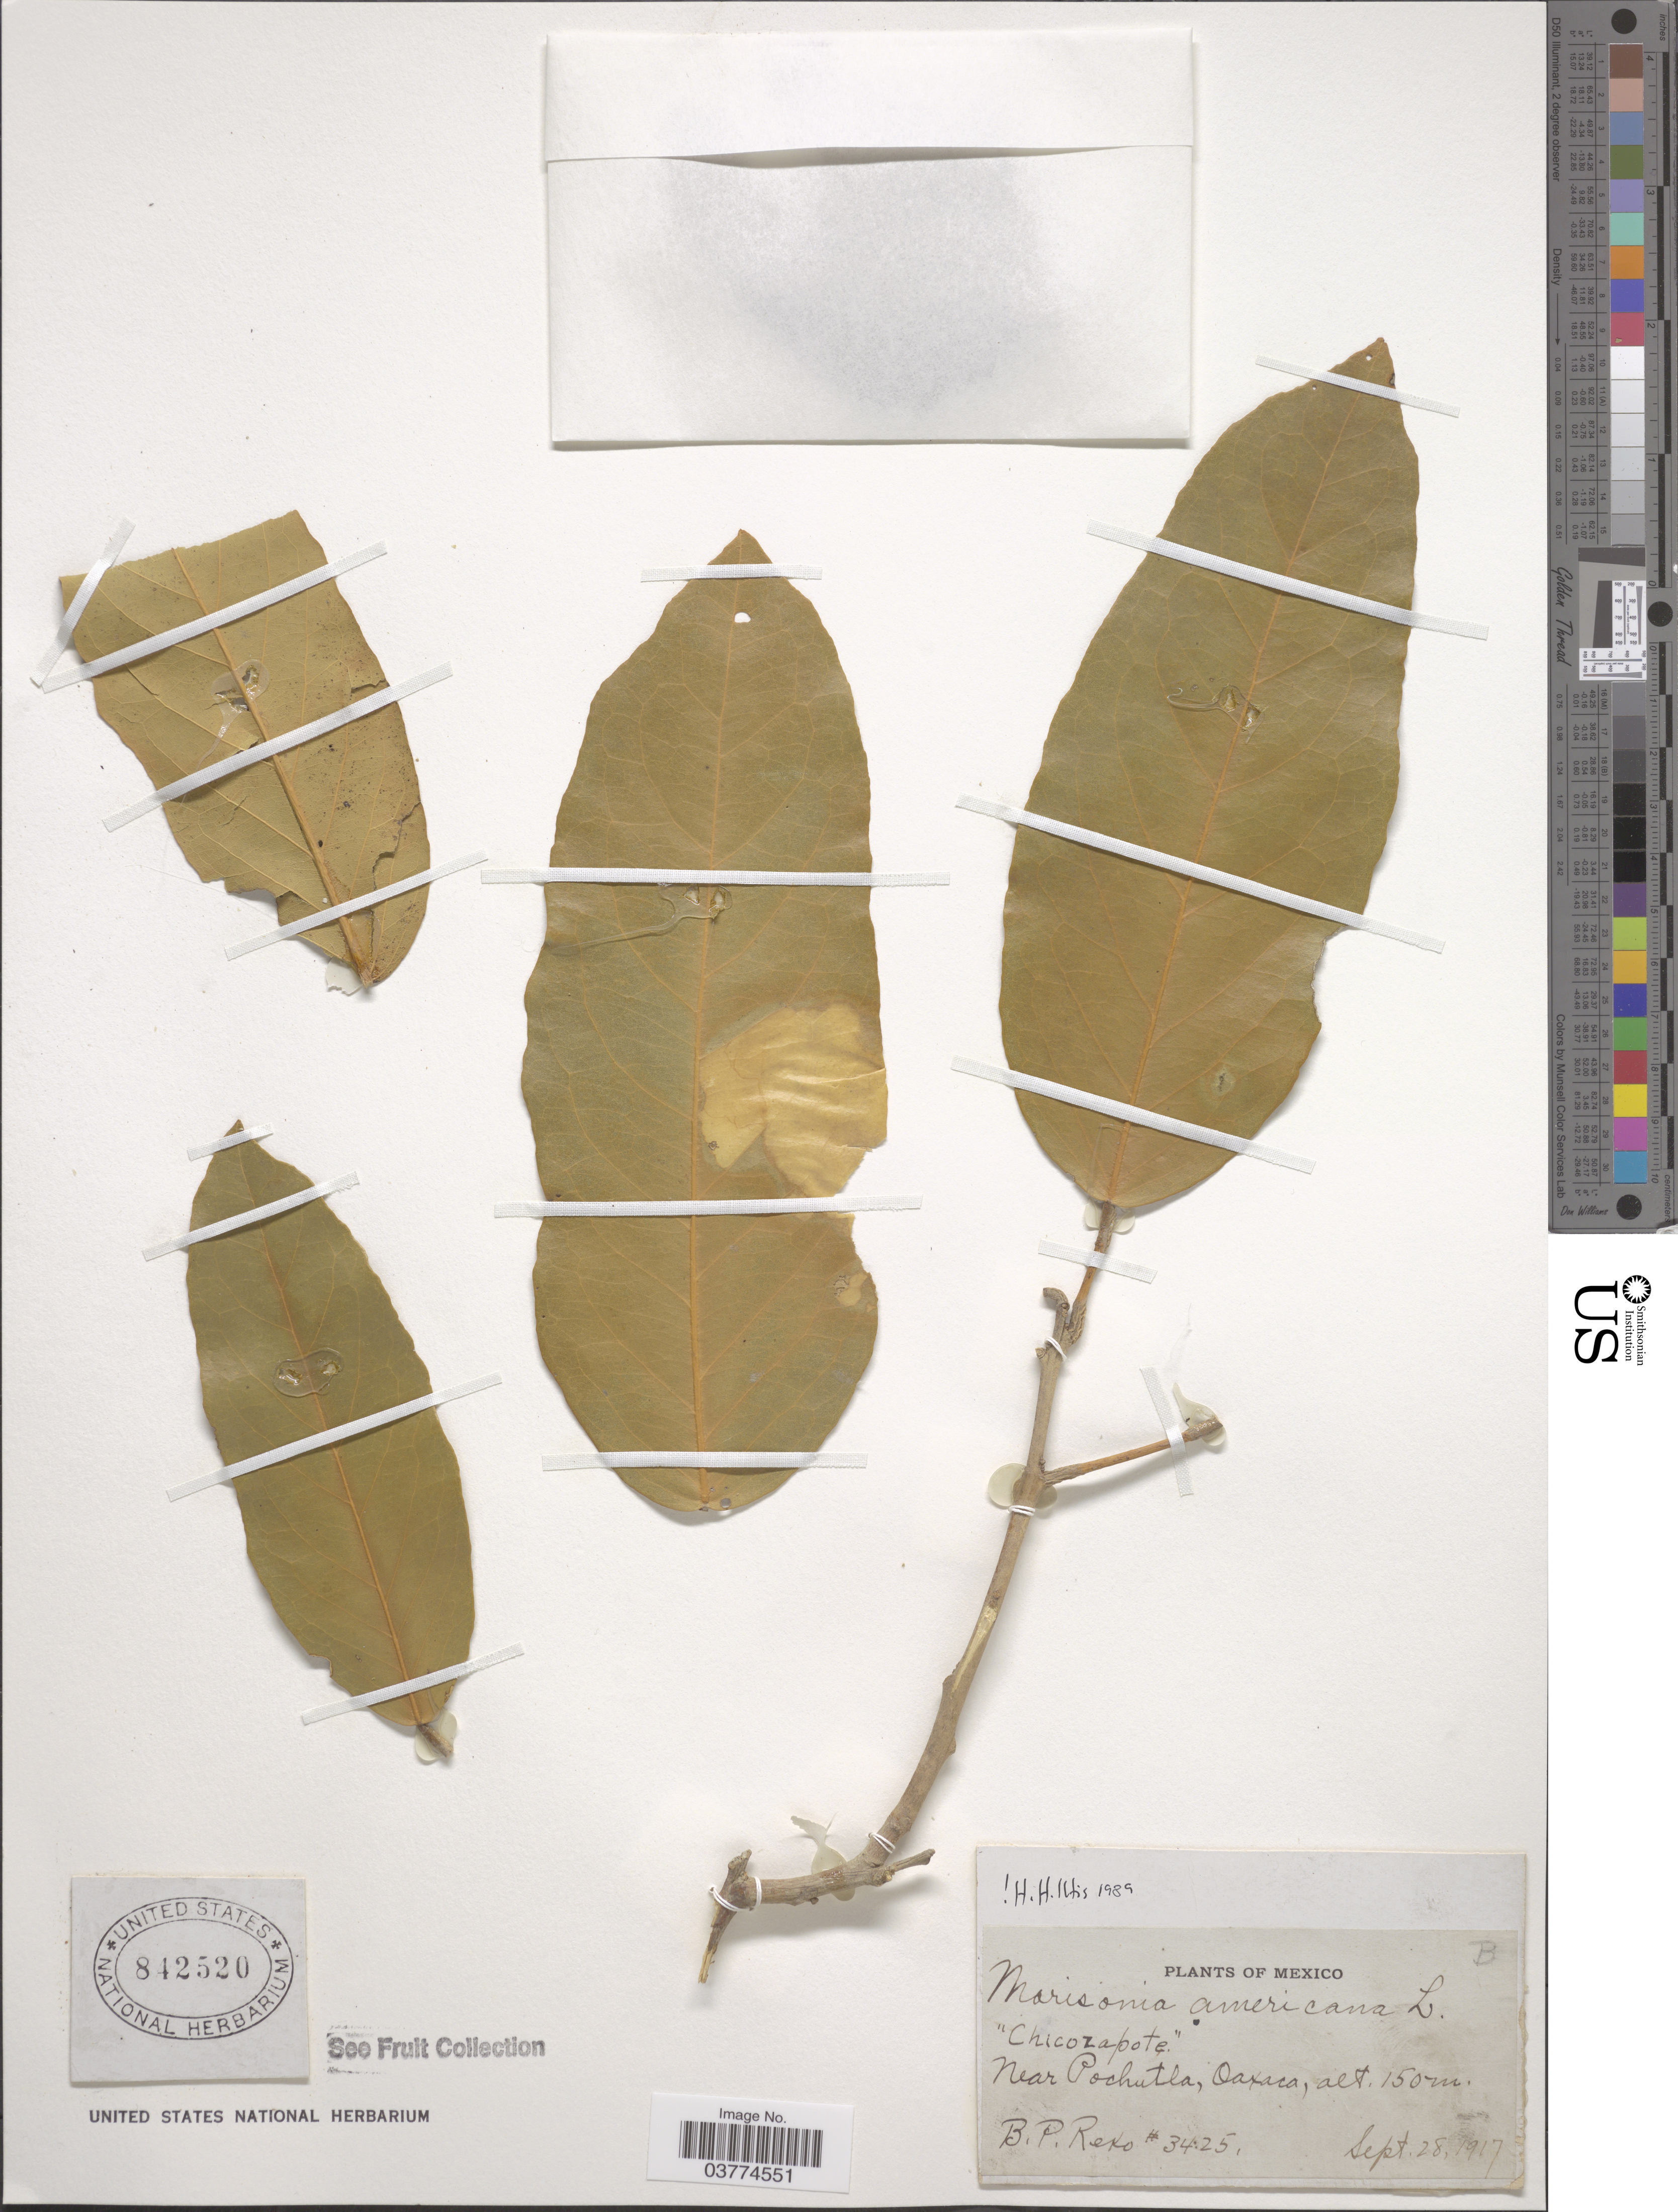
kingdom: Plantae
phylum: Tracheophyta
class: Magnoliopsida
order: Brassicales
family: Capparaceae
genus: Morisonia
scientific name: Morisonia americana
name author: L.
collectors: B. P. Reko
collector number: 3425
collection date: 1917-09-28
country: Mexico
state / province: Oaxaca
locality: Near Pochutla.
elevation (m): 150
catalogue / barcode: US 842520